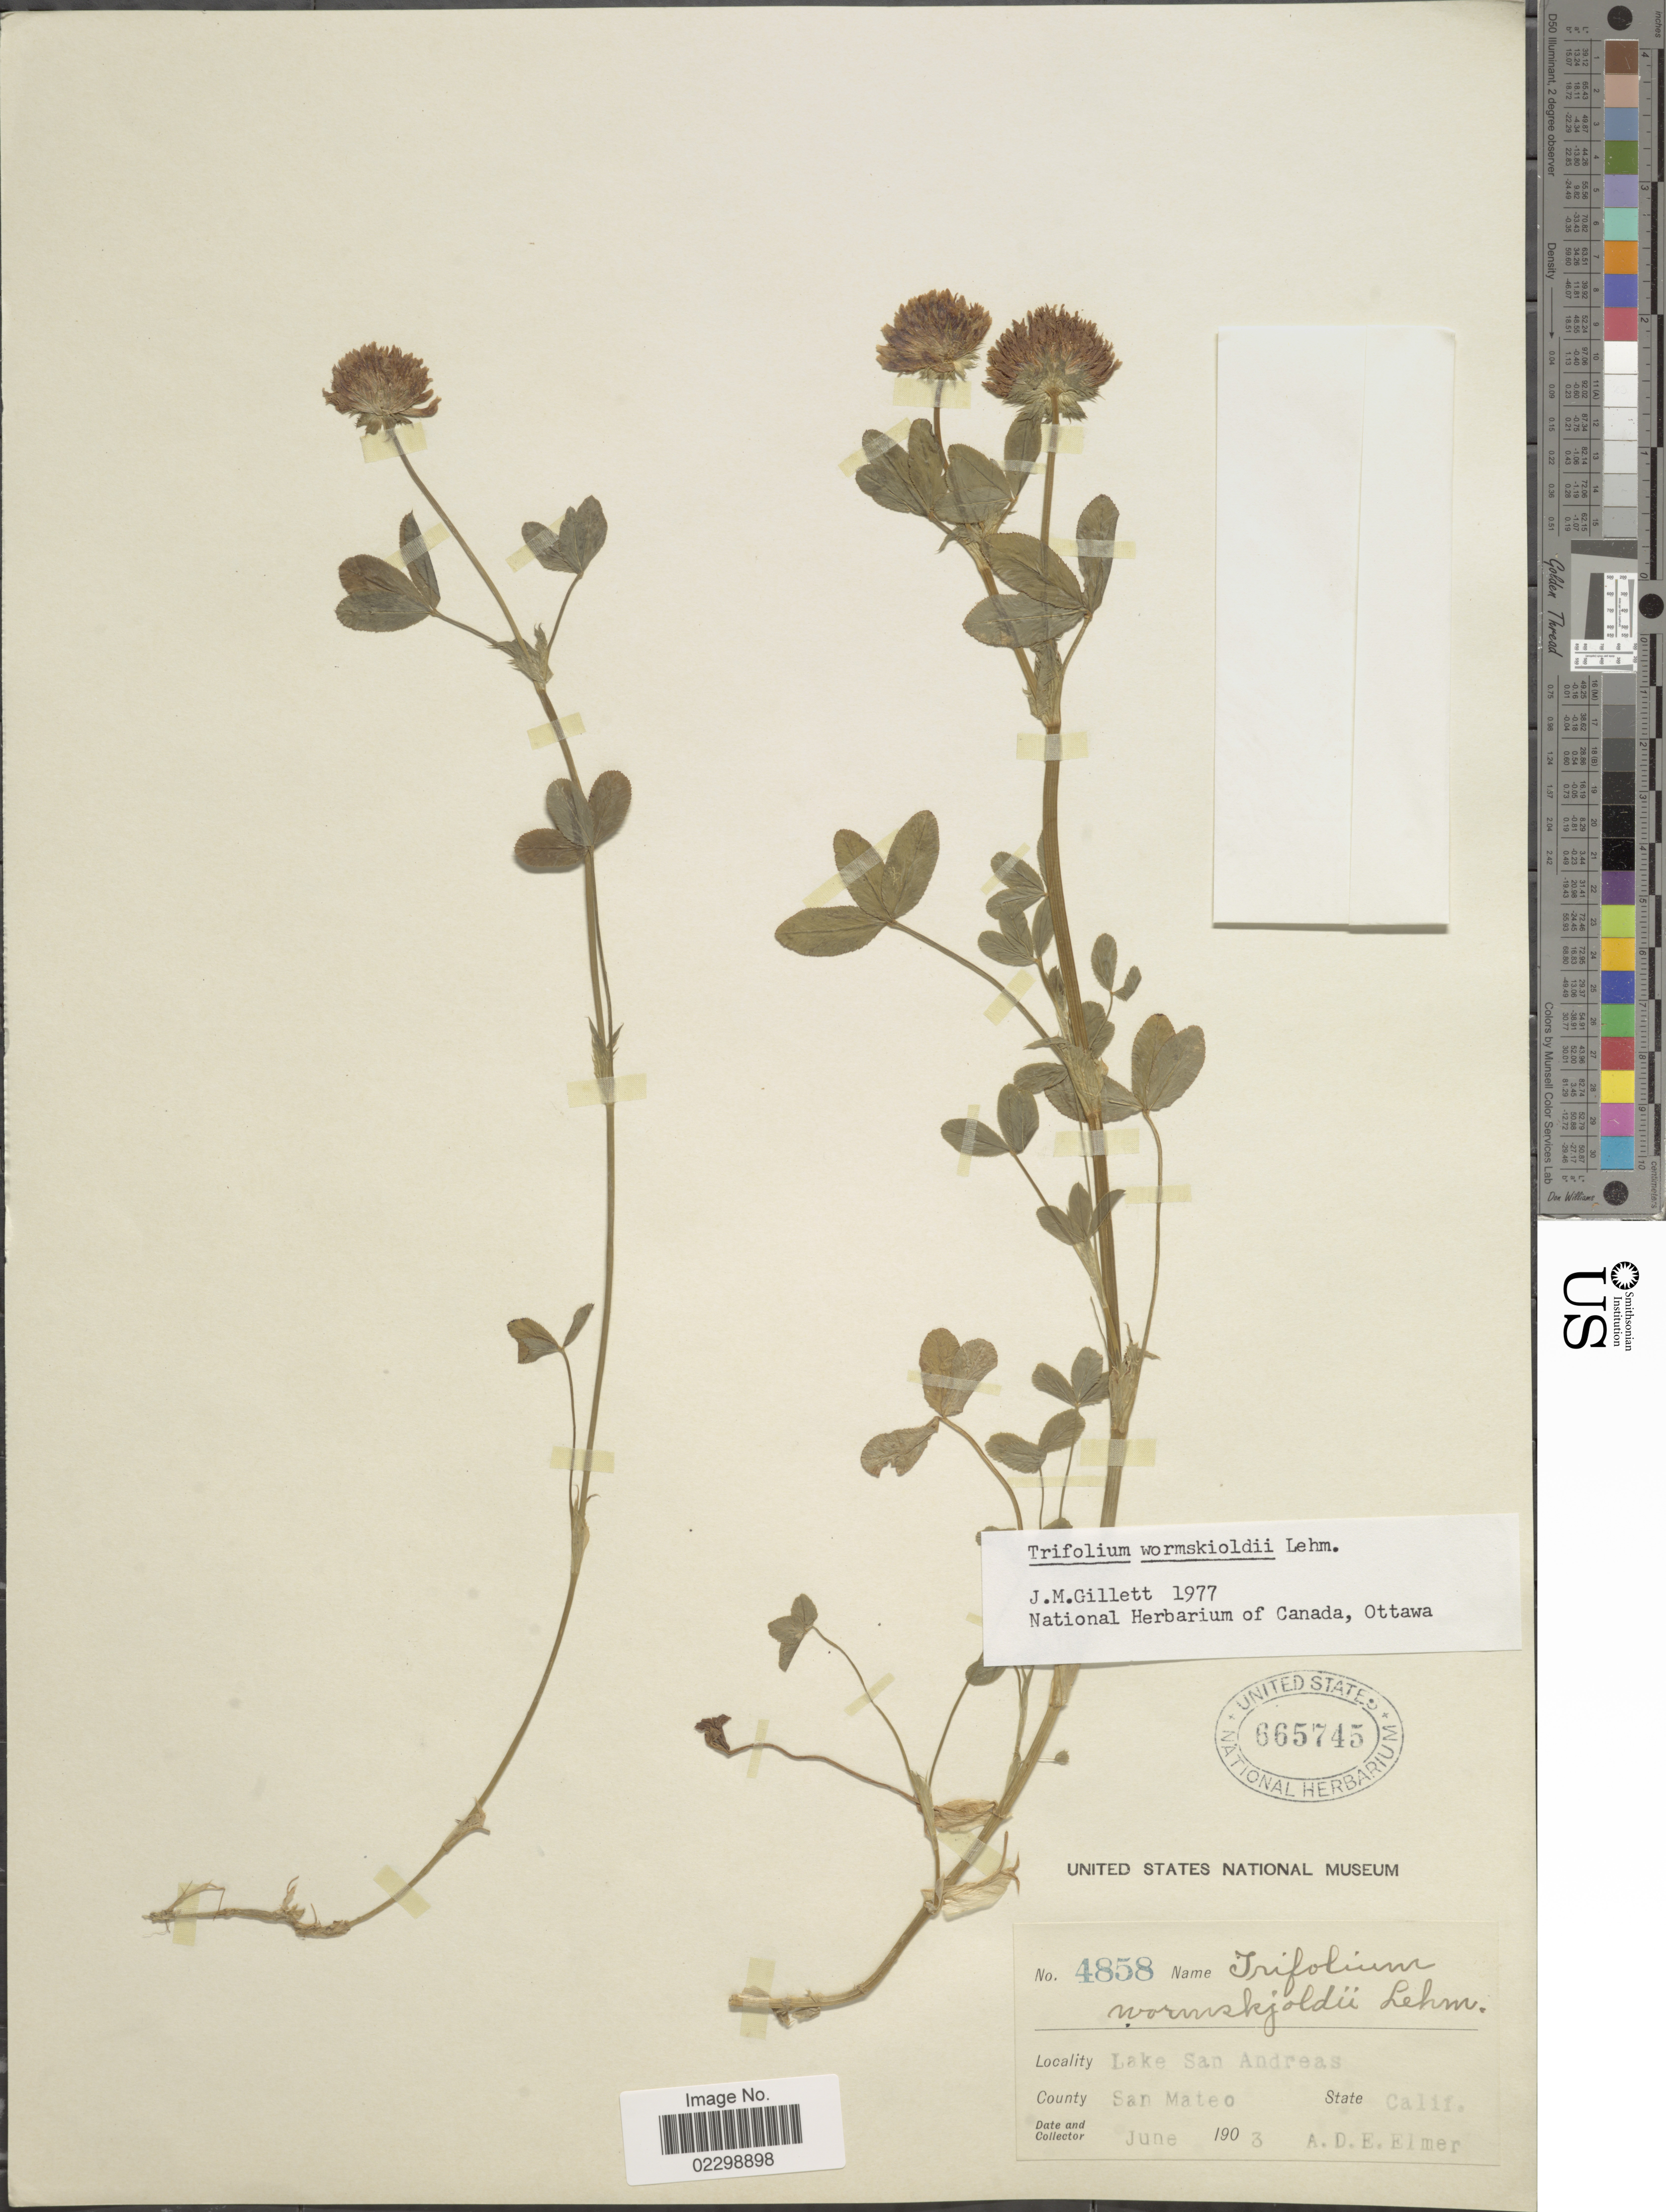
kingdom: Plantae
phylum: Tracheophyta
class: Magnoliopsida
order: Fabales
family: Fabaceae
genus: Trifolium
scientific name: Trifolium wormskioldii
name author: Lehm.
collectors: A. D. E. Elmer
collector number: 4858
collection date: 1903-06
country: United States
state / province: California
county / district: San Mateo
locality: Lake San Andres, County San Mateo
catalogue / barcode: US 665745